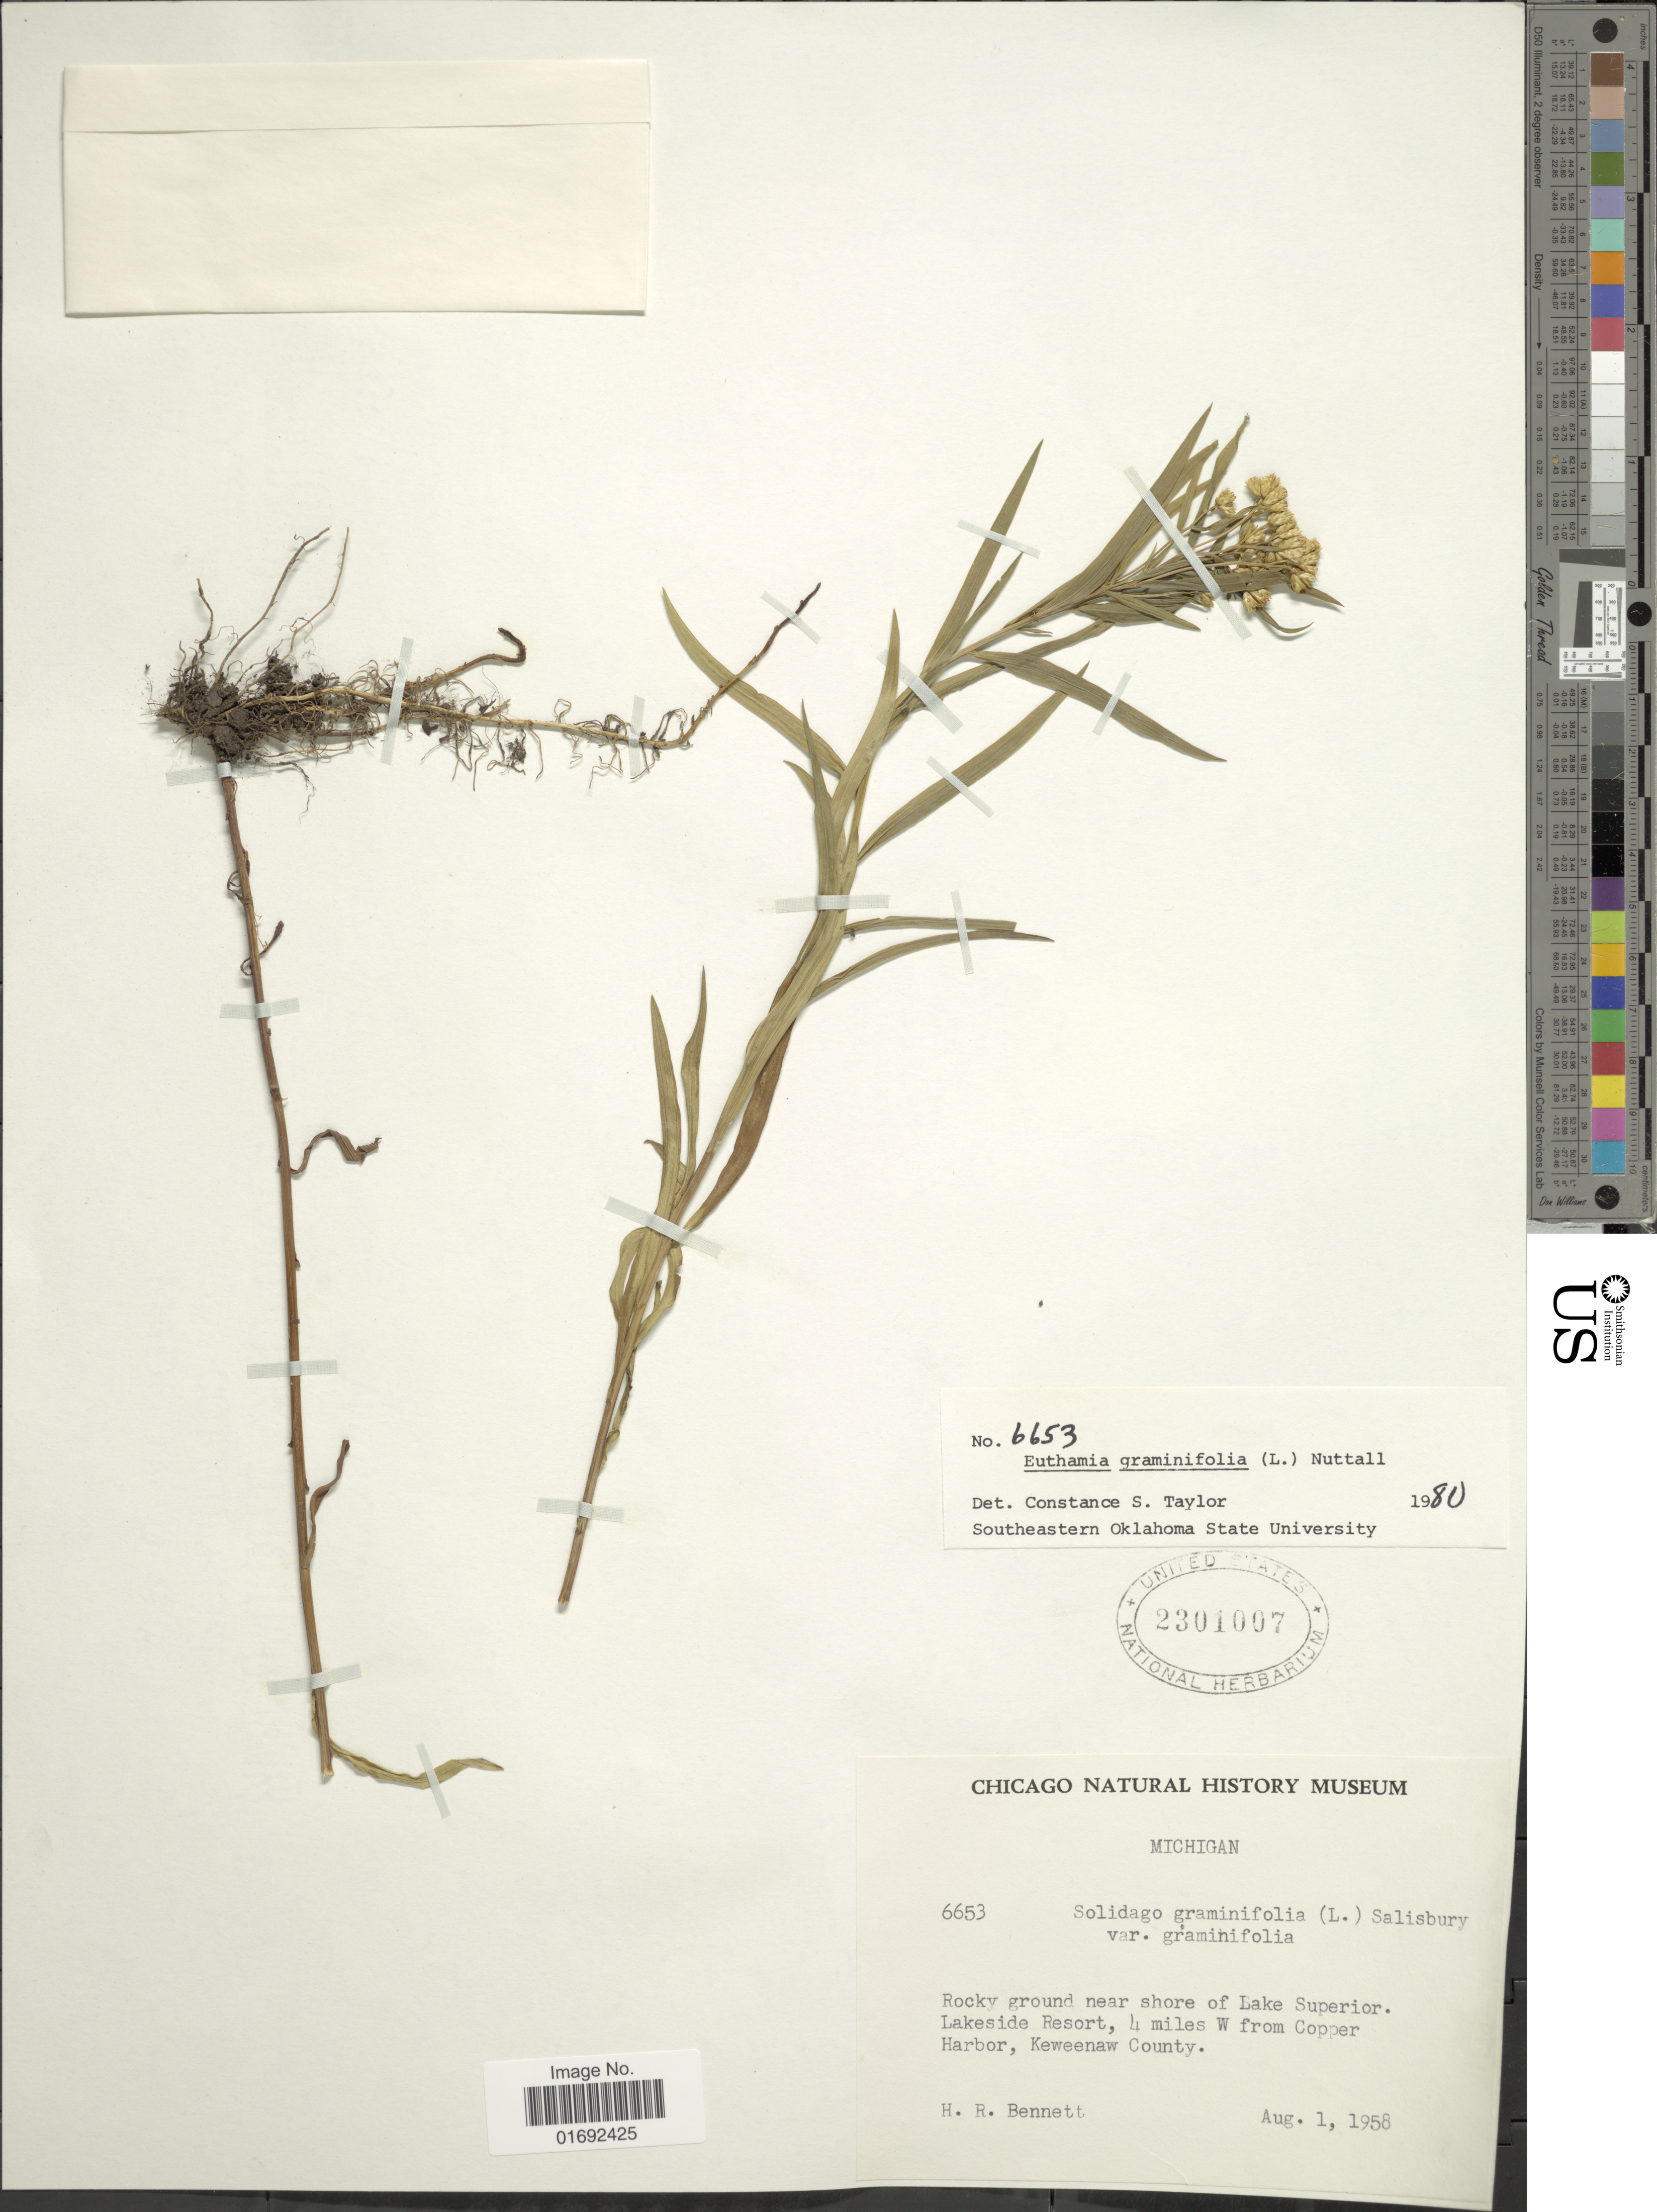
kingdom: Plantae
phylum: Tracheophyta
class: Magnoliopsida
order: Asterales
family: Asteraceae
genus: Euthamia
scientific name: Euthamia graminifolia var. major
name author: (Michx.) Moldenke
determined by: Urbatsch, Lowell E., Curator (LSU), Louisiana State University (UNITED STATES)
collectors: H. R. Bennett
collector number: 6653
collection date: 1958-08-01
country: United States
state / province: Michigan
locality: Near shore of Lake Superior, Lakeside Resort, 4 miles W from Copper Harbor, Keweenaw County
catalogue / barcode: US 2301007